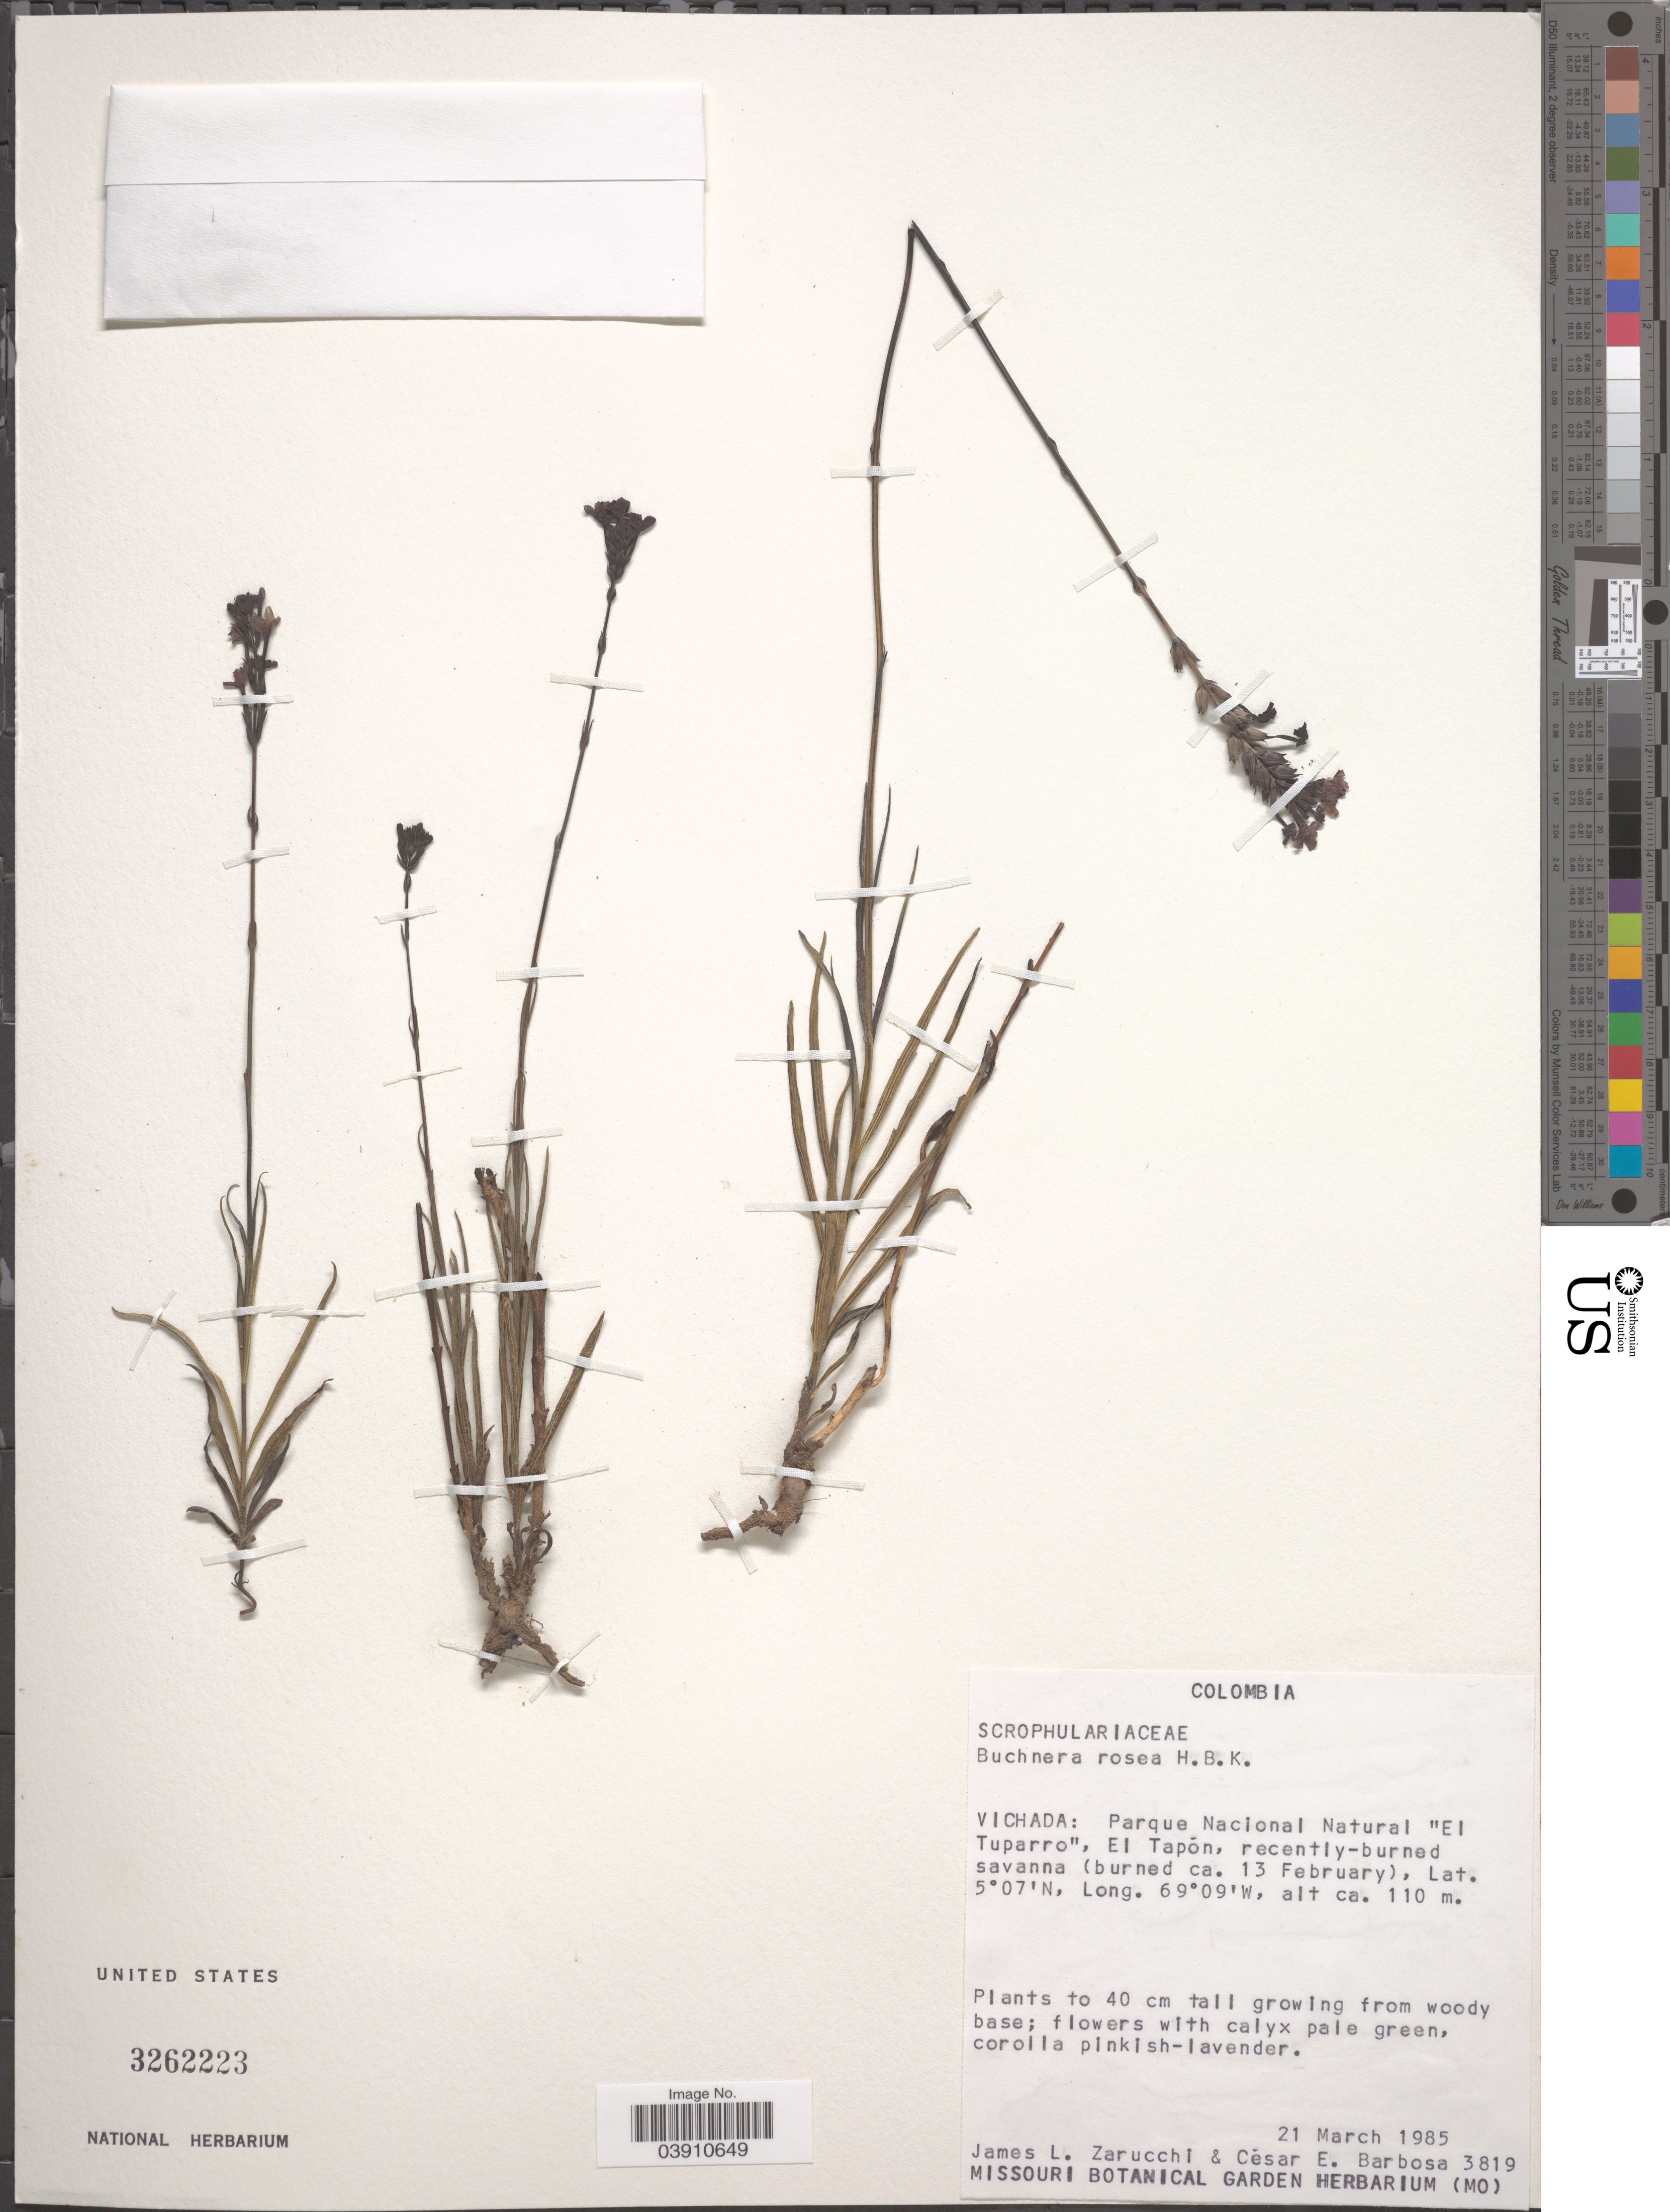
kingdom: Plantae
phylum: Tracheophyta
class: Magnoliopsida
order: Lamiales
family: Orobanchaceae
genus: Buchnera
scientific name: Buchnera rosea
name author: Kunth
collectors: J. L. Zarucchi & C. E. Barbosa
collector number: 3819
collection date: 1985-03-21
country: Colombia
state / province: Vichada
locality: Parque Nacional Natural "El Tuparro", El Tapón.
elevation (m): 110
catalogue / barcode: US 3262223